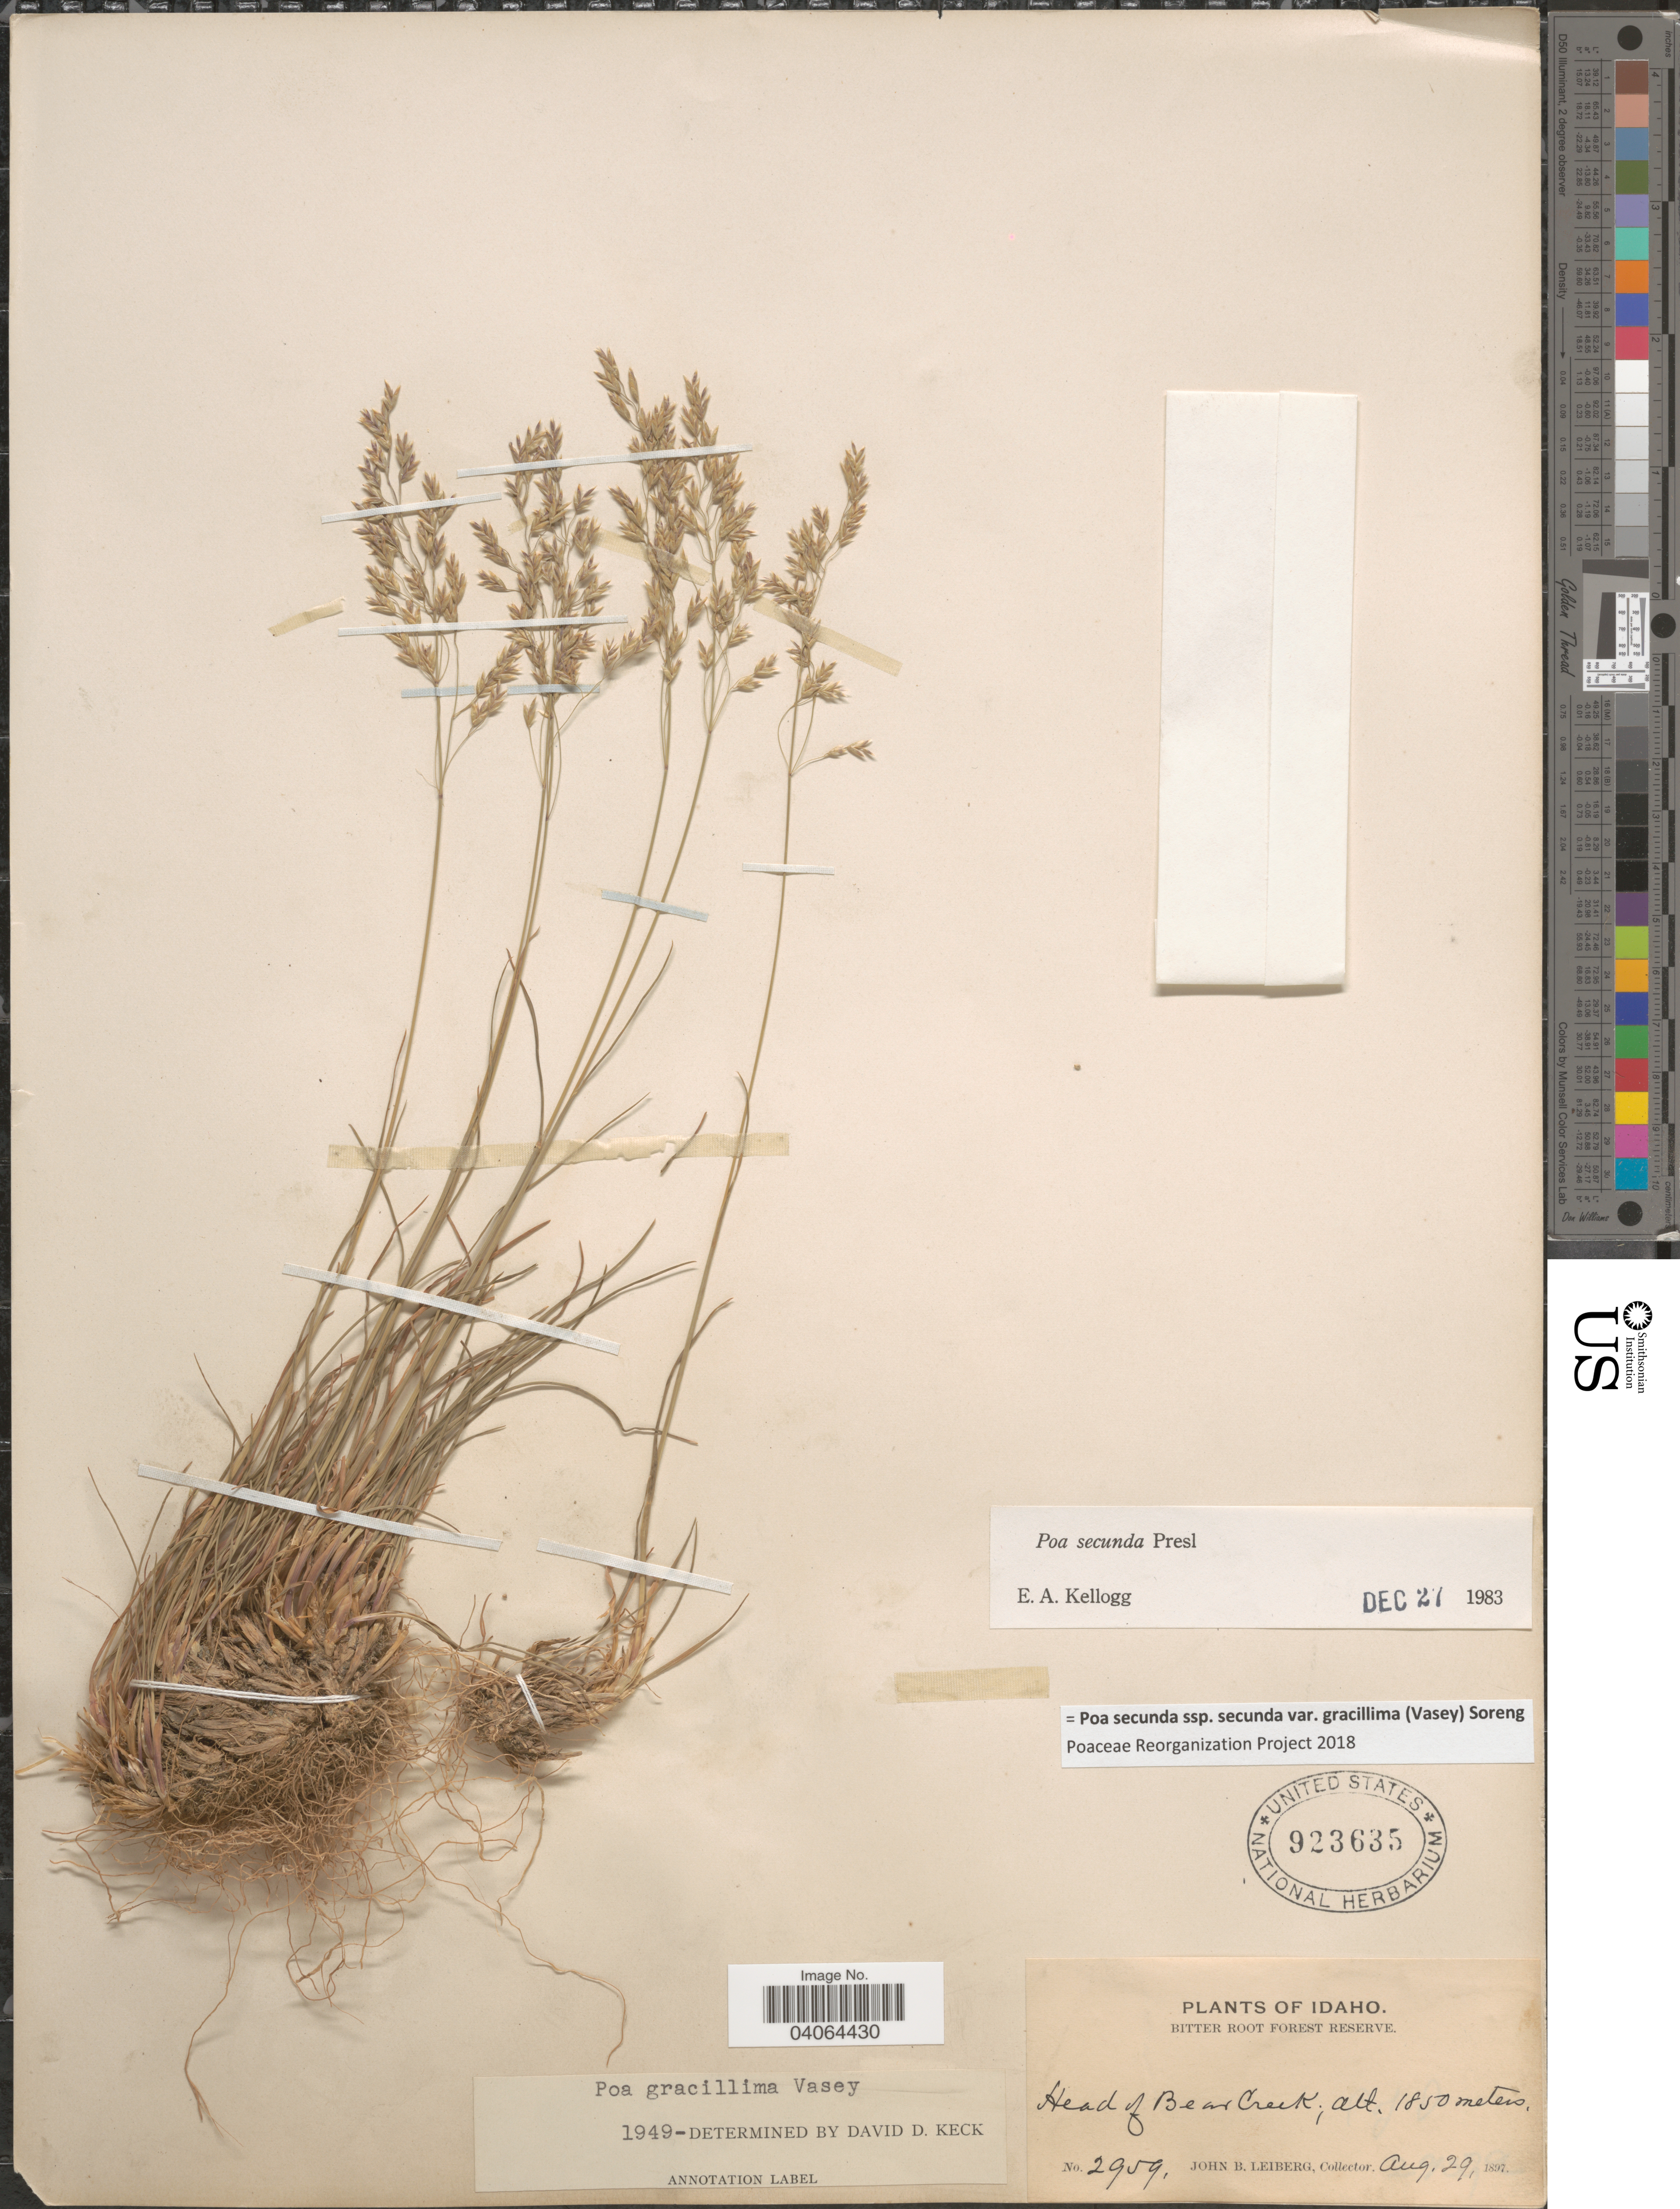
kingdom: Plantae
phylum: Tracheophyta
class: Liliopsida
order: Poales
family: Poaceae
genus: Poa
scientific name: Poa secunda subsp. secunda var. gracillima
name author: (Vasey) Soreng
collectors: J. B. Leiberg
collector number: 2959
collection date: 1897-08-29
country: United States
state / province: Idaho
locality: Bitter Root Forest Reserve. Head of Bear Creek.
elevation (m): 1850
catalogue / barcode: US 923635